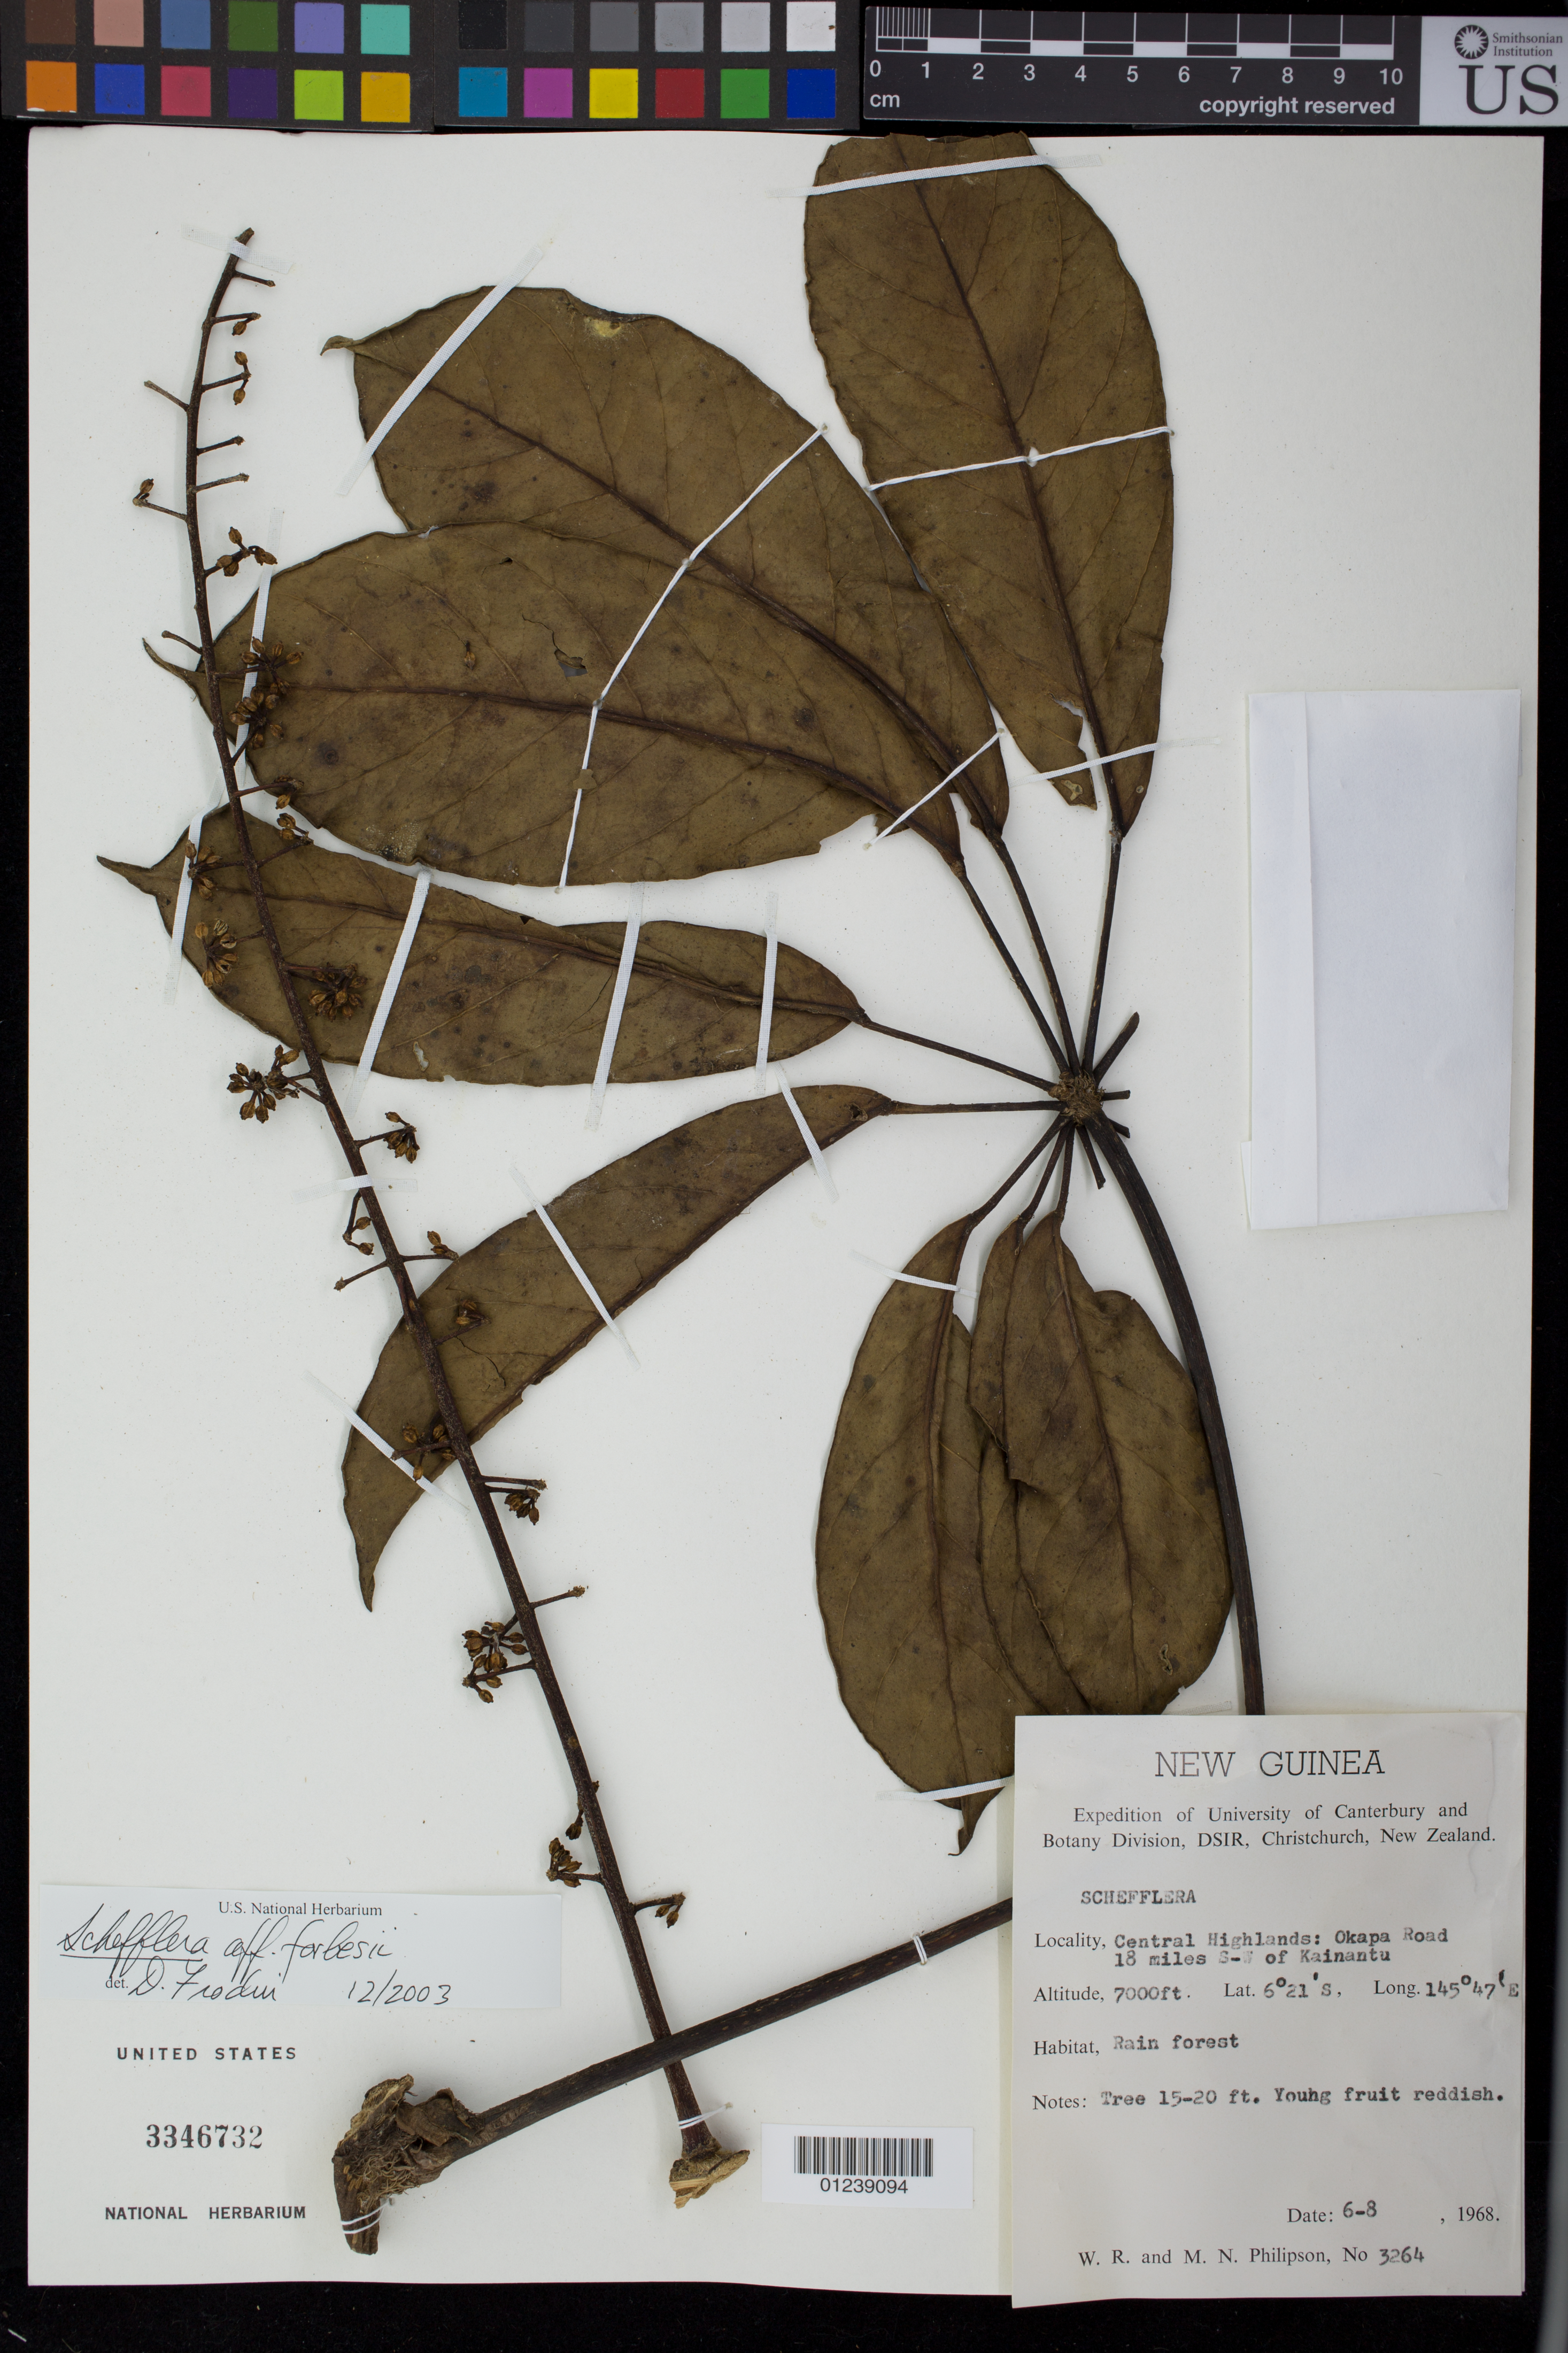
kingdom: Plantae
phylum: Tracheophyta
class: Magnoliopsida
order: Apiales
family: Araliaceae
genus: Heptapleurum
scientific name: Heptapleurum forbesii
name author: (Ridl.) Lowery & G. M. Plunkett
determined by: Wagner, W. L., (BOT), Smithsonian Institution - National Museum of Natural History (UNITED STATES)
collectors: W. R. Philipson & M. Philipson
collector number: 3264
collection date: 1968-08-06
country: Papua New Guinea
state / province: Eastern Highlands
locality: Okapa Road 18 miles S-W of Kainantu. Rain forest.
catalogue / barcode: US 3346732